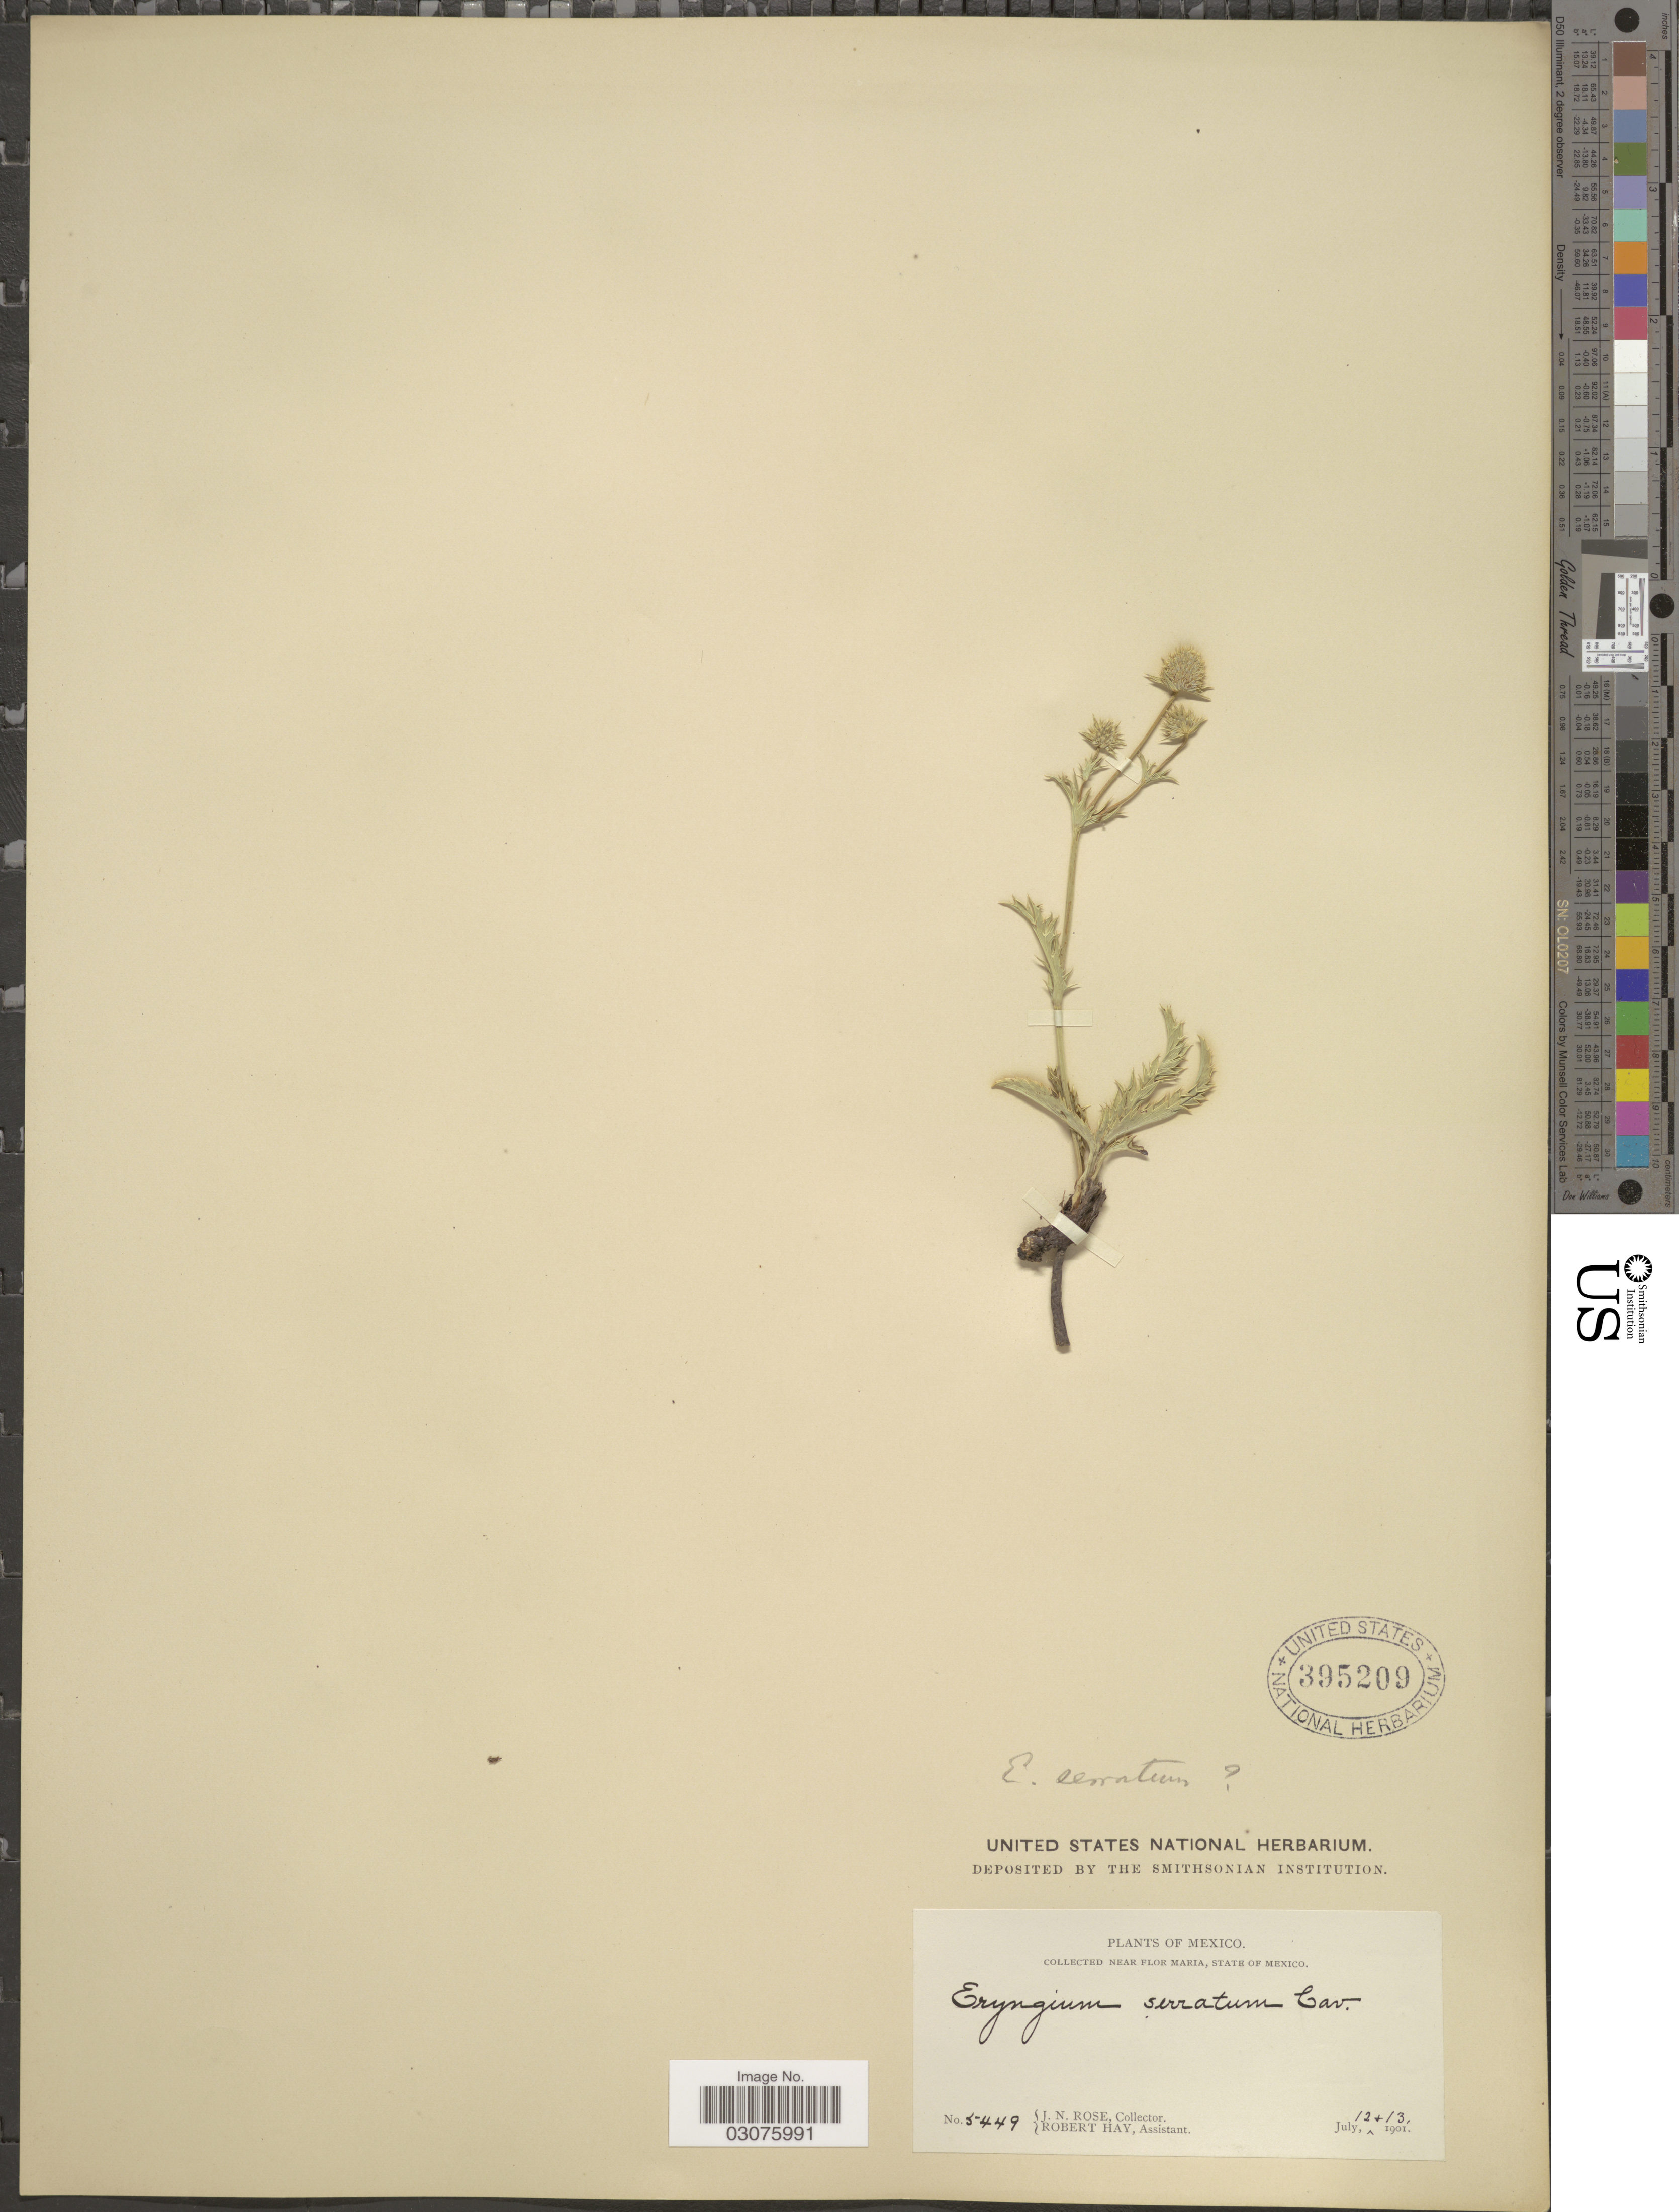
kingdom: Plantae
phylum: Tracheophyta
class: Magnoliopsida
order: Apiales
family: Apiaceae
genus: Eryngium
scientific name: Eryngium serratum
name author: Cav.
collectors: J. N. Rose & R. Hay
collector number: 5449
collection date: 1901-07-12/1901-07-13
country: Mexico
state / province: México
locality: Collected near Flor Maria, State of Mexico.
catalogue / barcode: US 395209